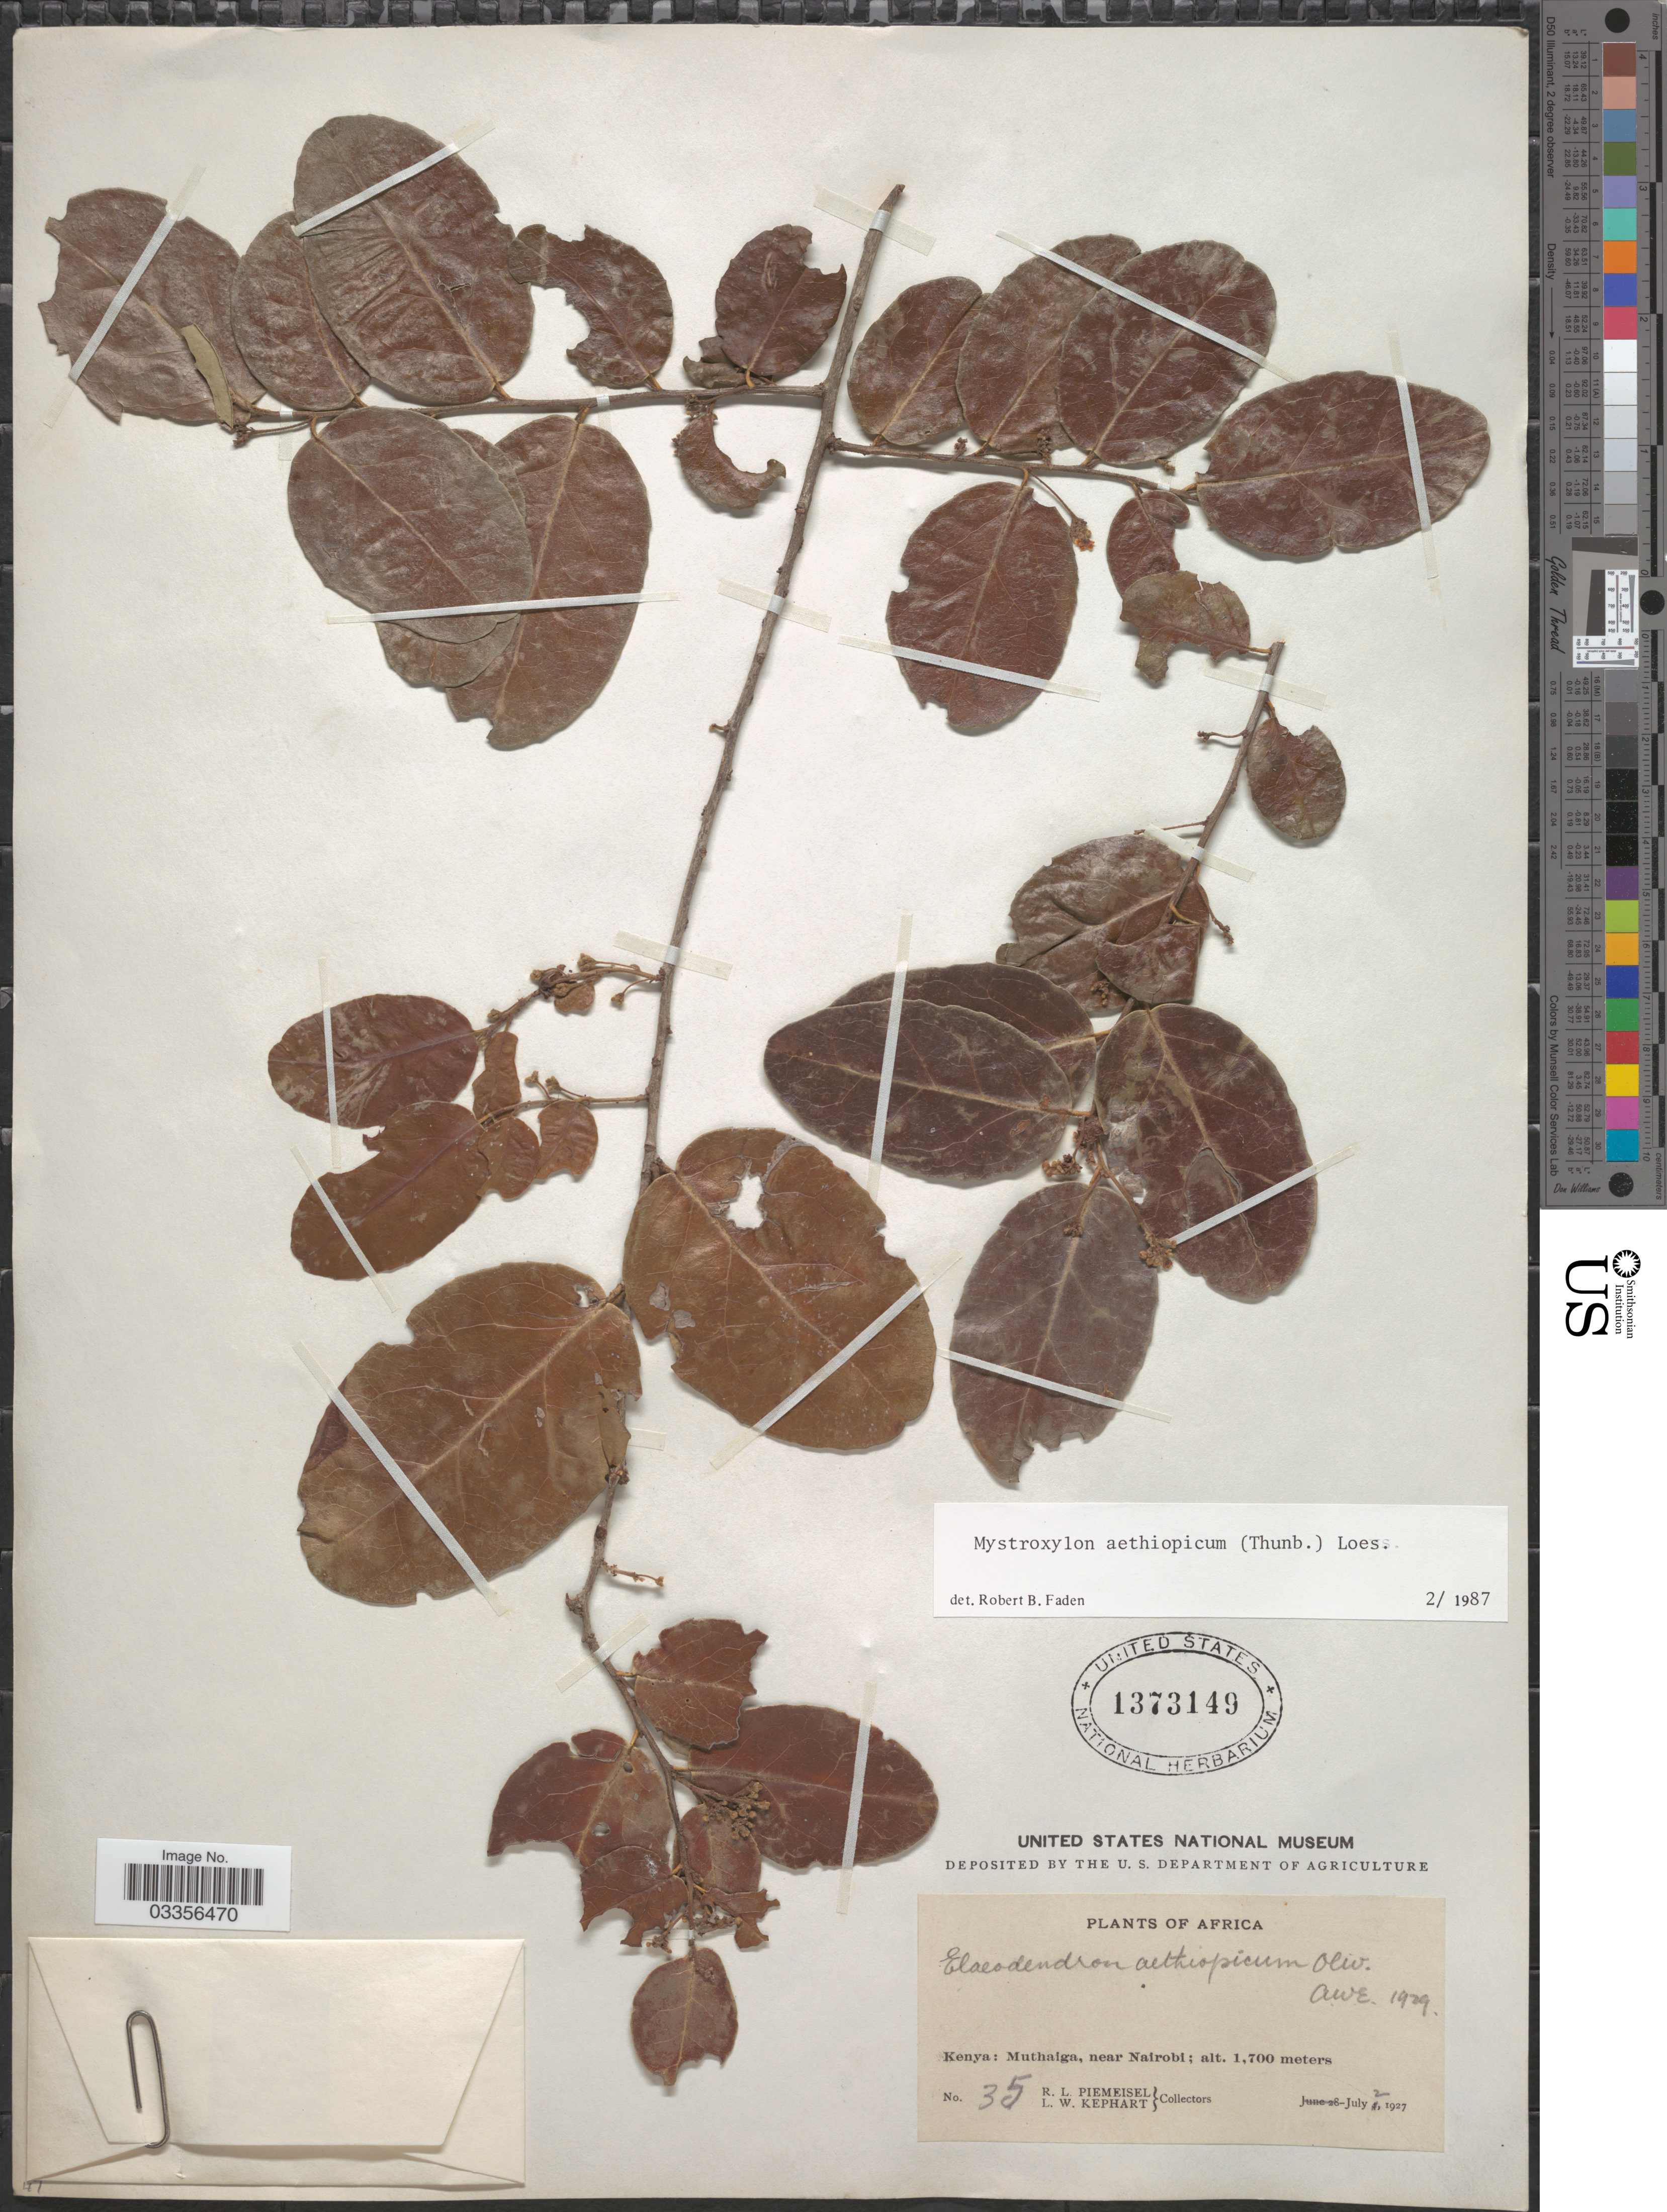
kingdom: Plantae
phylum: Tracheophyta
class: Magnoliopsida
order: Celastrales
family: Celastraceae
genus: Mystroxylon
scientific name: Mystroxylon aethiopicum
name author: (Thunb.) Loes.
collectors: R. L. Piemeisel & L. W. Kephart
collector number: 35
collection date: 1927-07-02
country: Kenya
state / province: Nairobi Area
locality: Muthaiga, near Nairobi.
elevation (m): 1700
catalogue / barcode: US 1373149